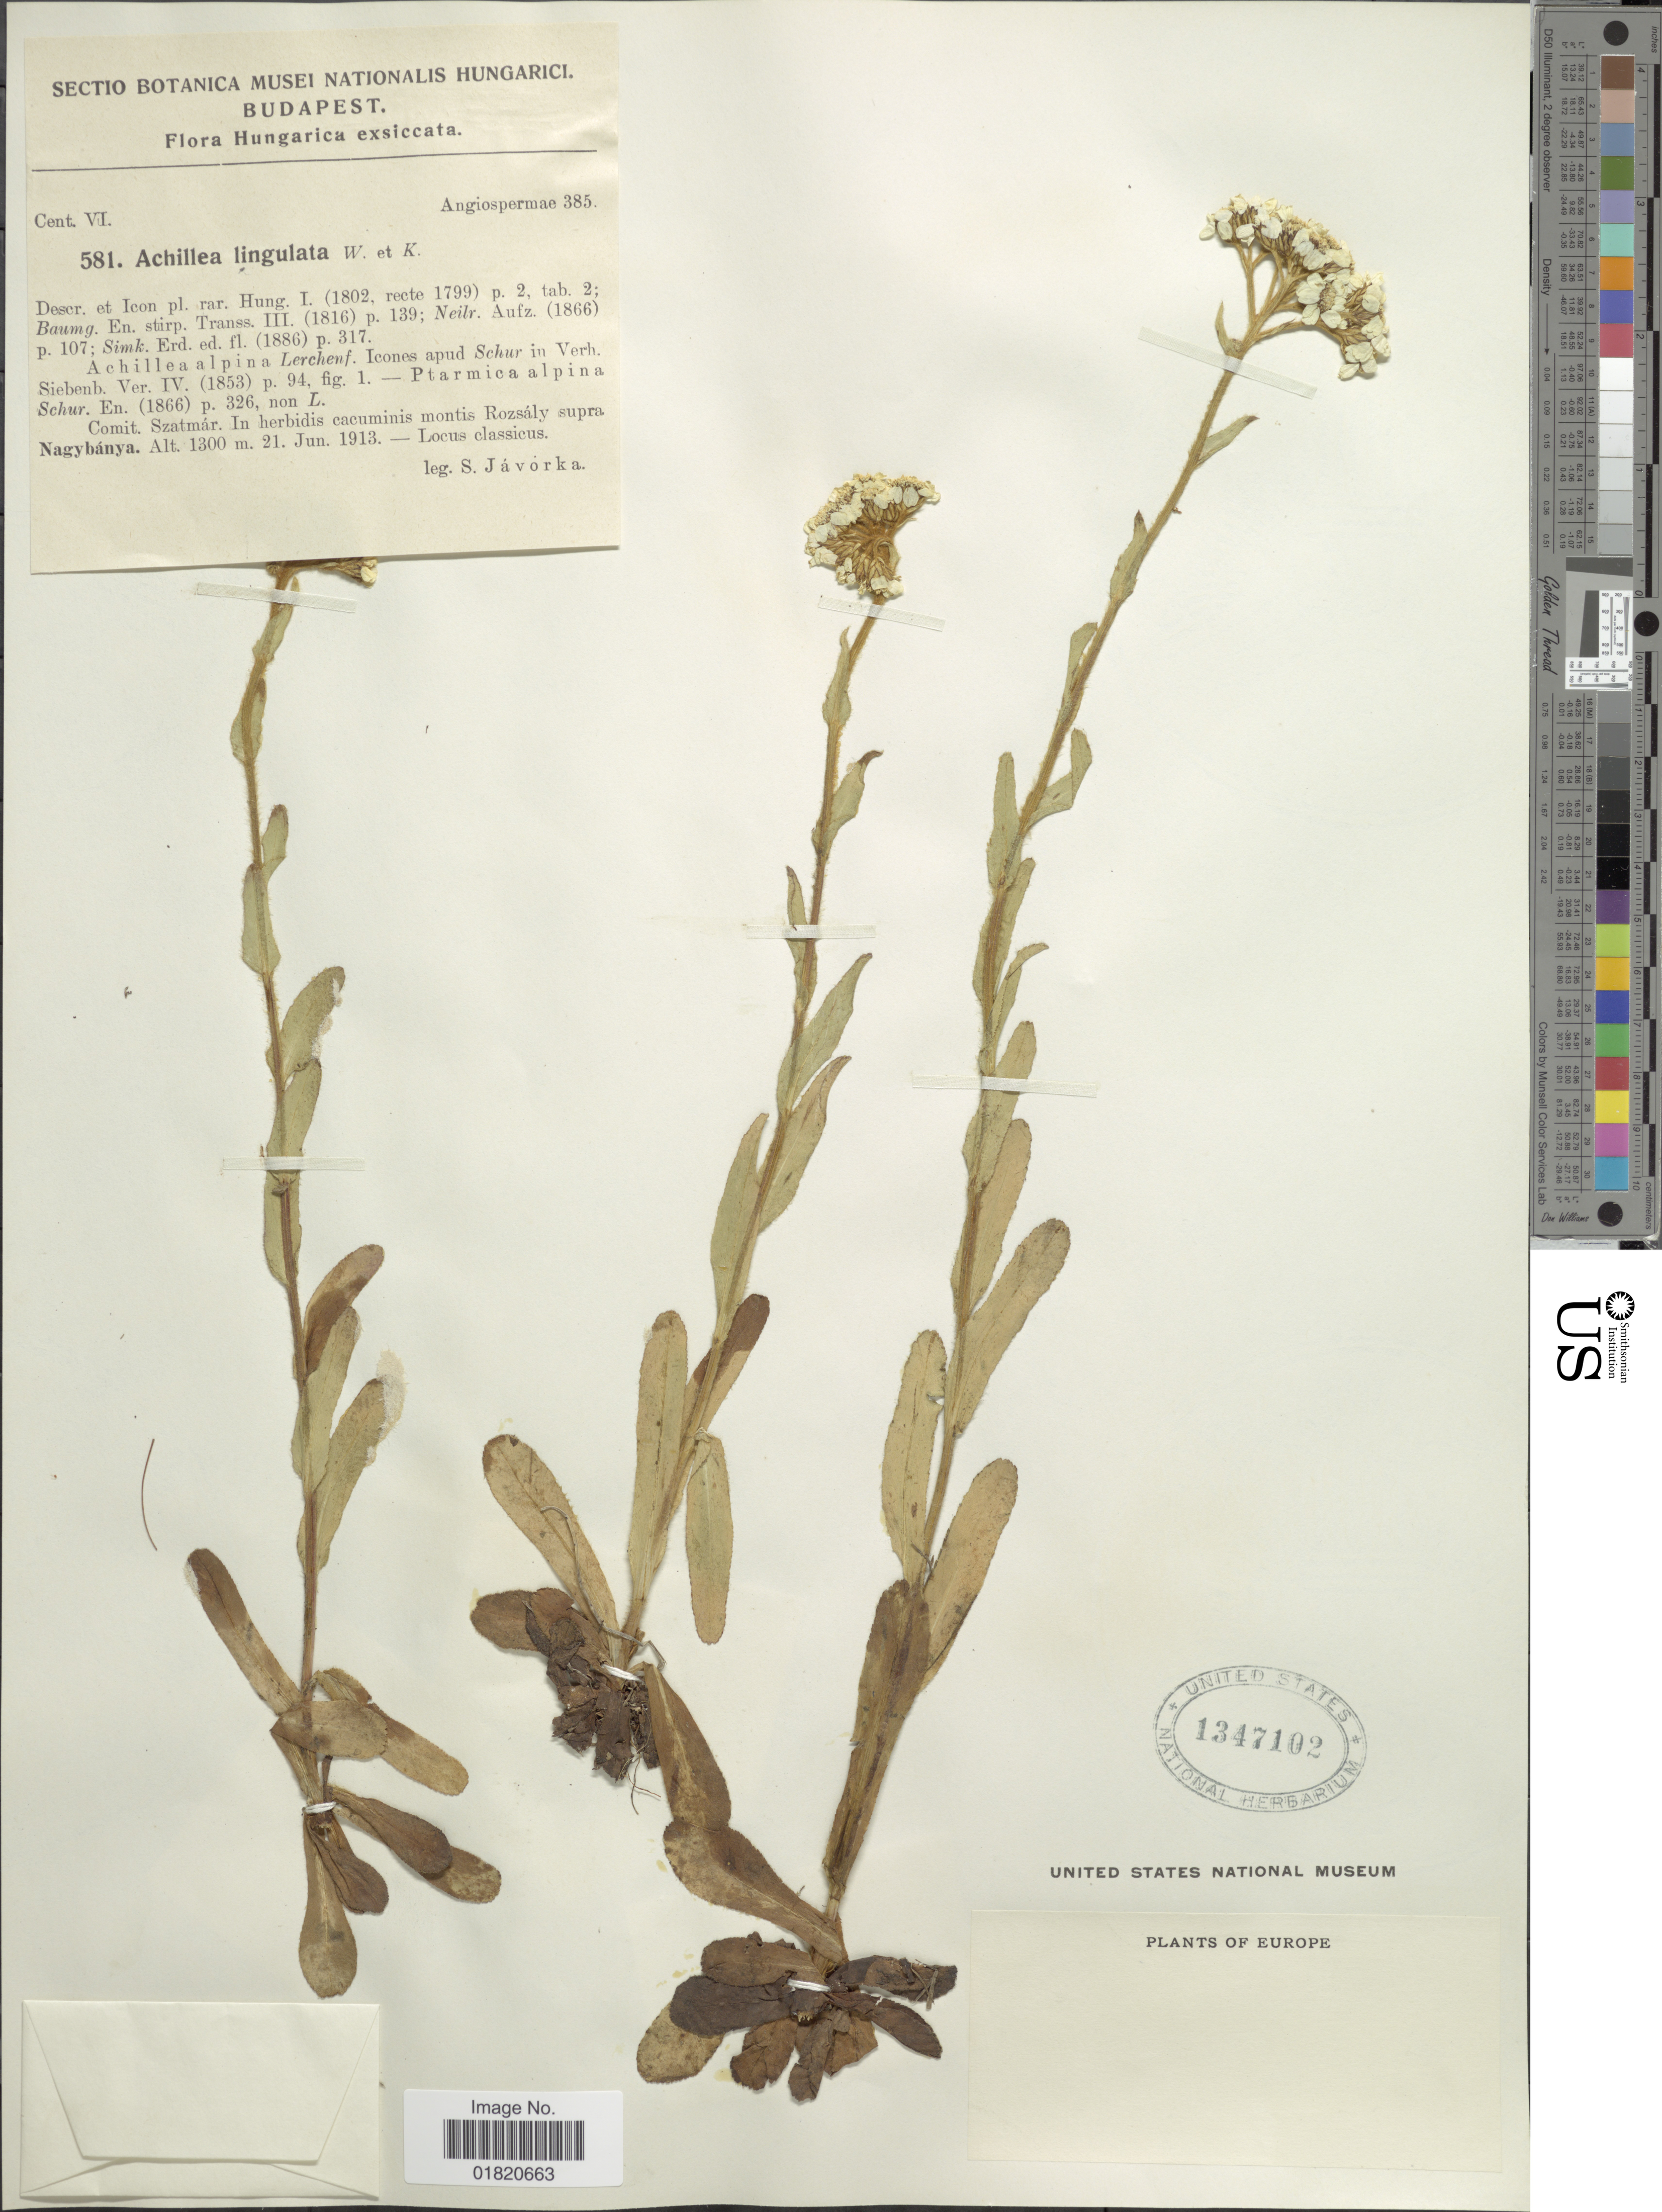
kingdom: Plantae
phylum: Tracheophyta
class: Magnoliopsida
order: Asterales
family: Asteraceae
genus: Achillea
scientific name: Achillea lingulata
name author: Waldst. & Kit.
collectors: S. Javorka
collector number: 581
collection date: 1913-06-21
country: Hungary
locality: Comit. Szatmár. In herbidis cacuminis montis Rozsály supra Nagybánya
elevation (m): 1300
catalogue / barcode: US 1347102